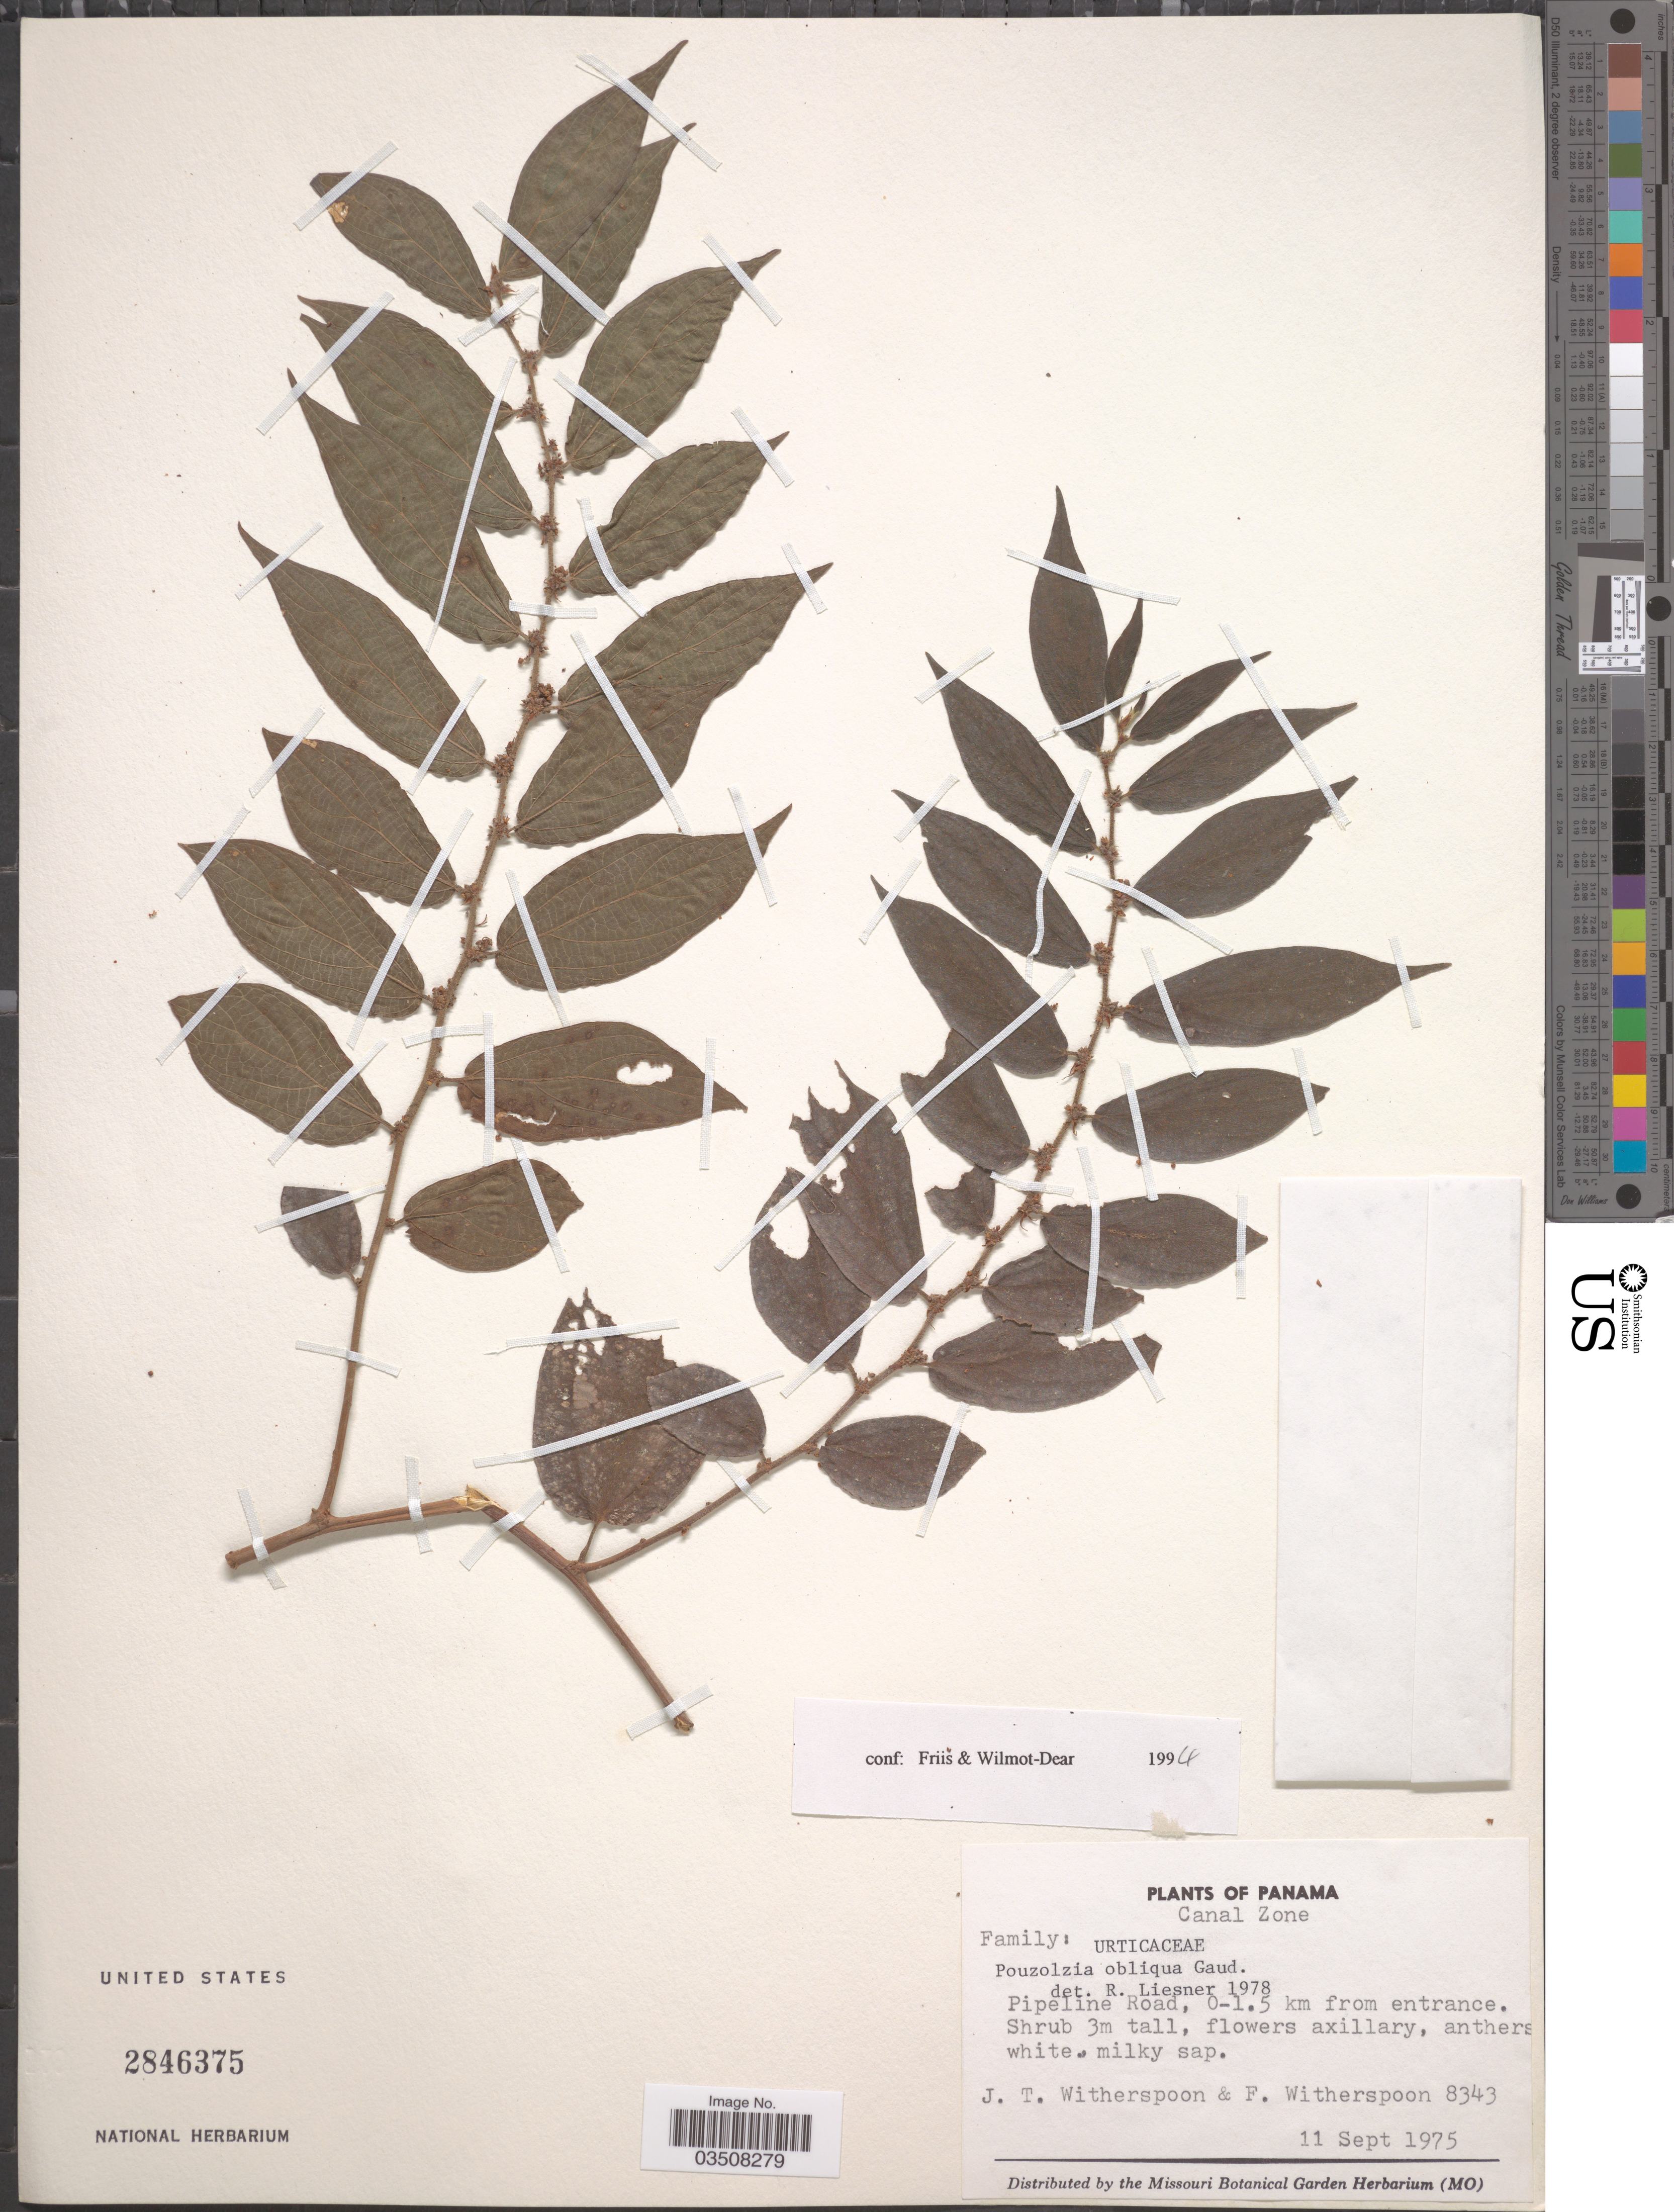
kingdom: Plantae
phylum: Tracheophyta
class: Magnoliopsida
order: Rosales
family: Urticaceae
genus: Pouzolzia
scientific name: Pouzolzia obliqua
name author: (Poepp.) Gaudich.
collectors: J. Witherspoon & F. Witherspoon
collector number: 8343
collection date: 1975-09-11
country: Panama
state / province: Colón / Panamá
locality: Canal Zone. Pipeline Road, 0-1.5 km from entrance.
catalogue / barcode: US 2846375